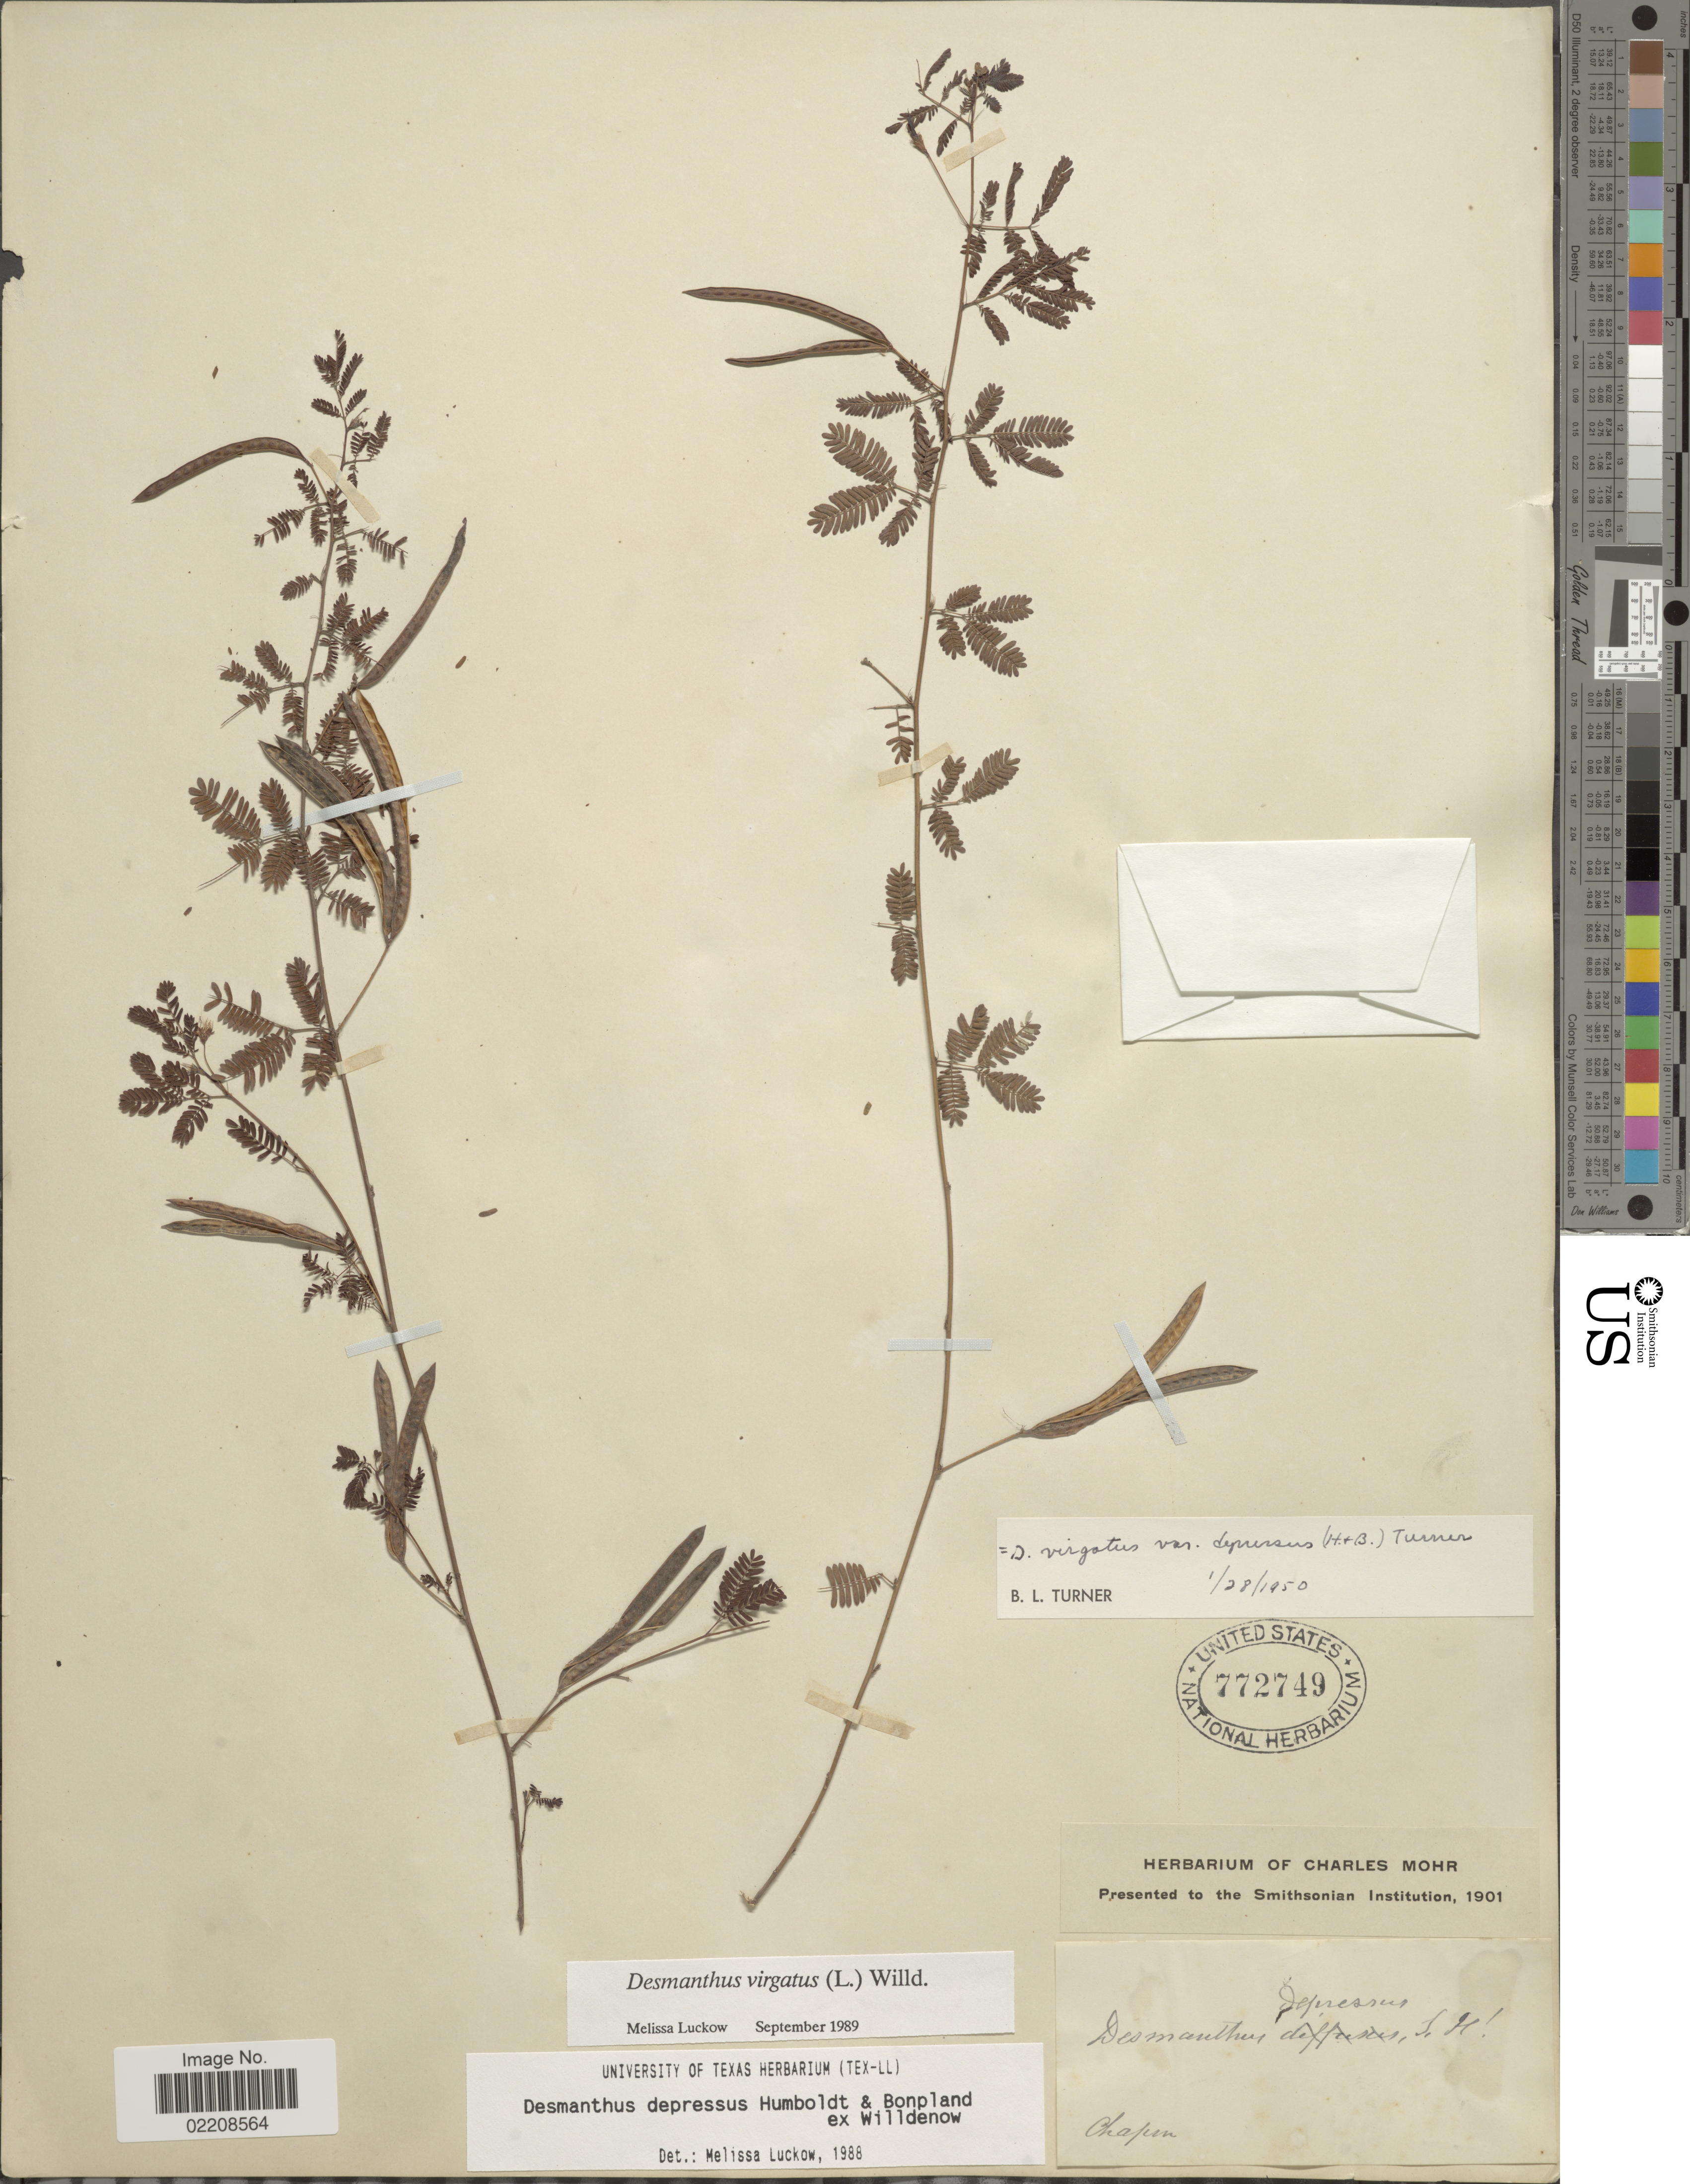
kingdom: Plantae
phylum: Tracheophyta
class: Magnoliopsida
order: Fabales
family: Fabaceae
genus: Desmanthus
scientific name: Desmanthus virgatus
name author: (L.) Willd.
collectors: -. Chapin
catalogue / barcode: US 772749